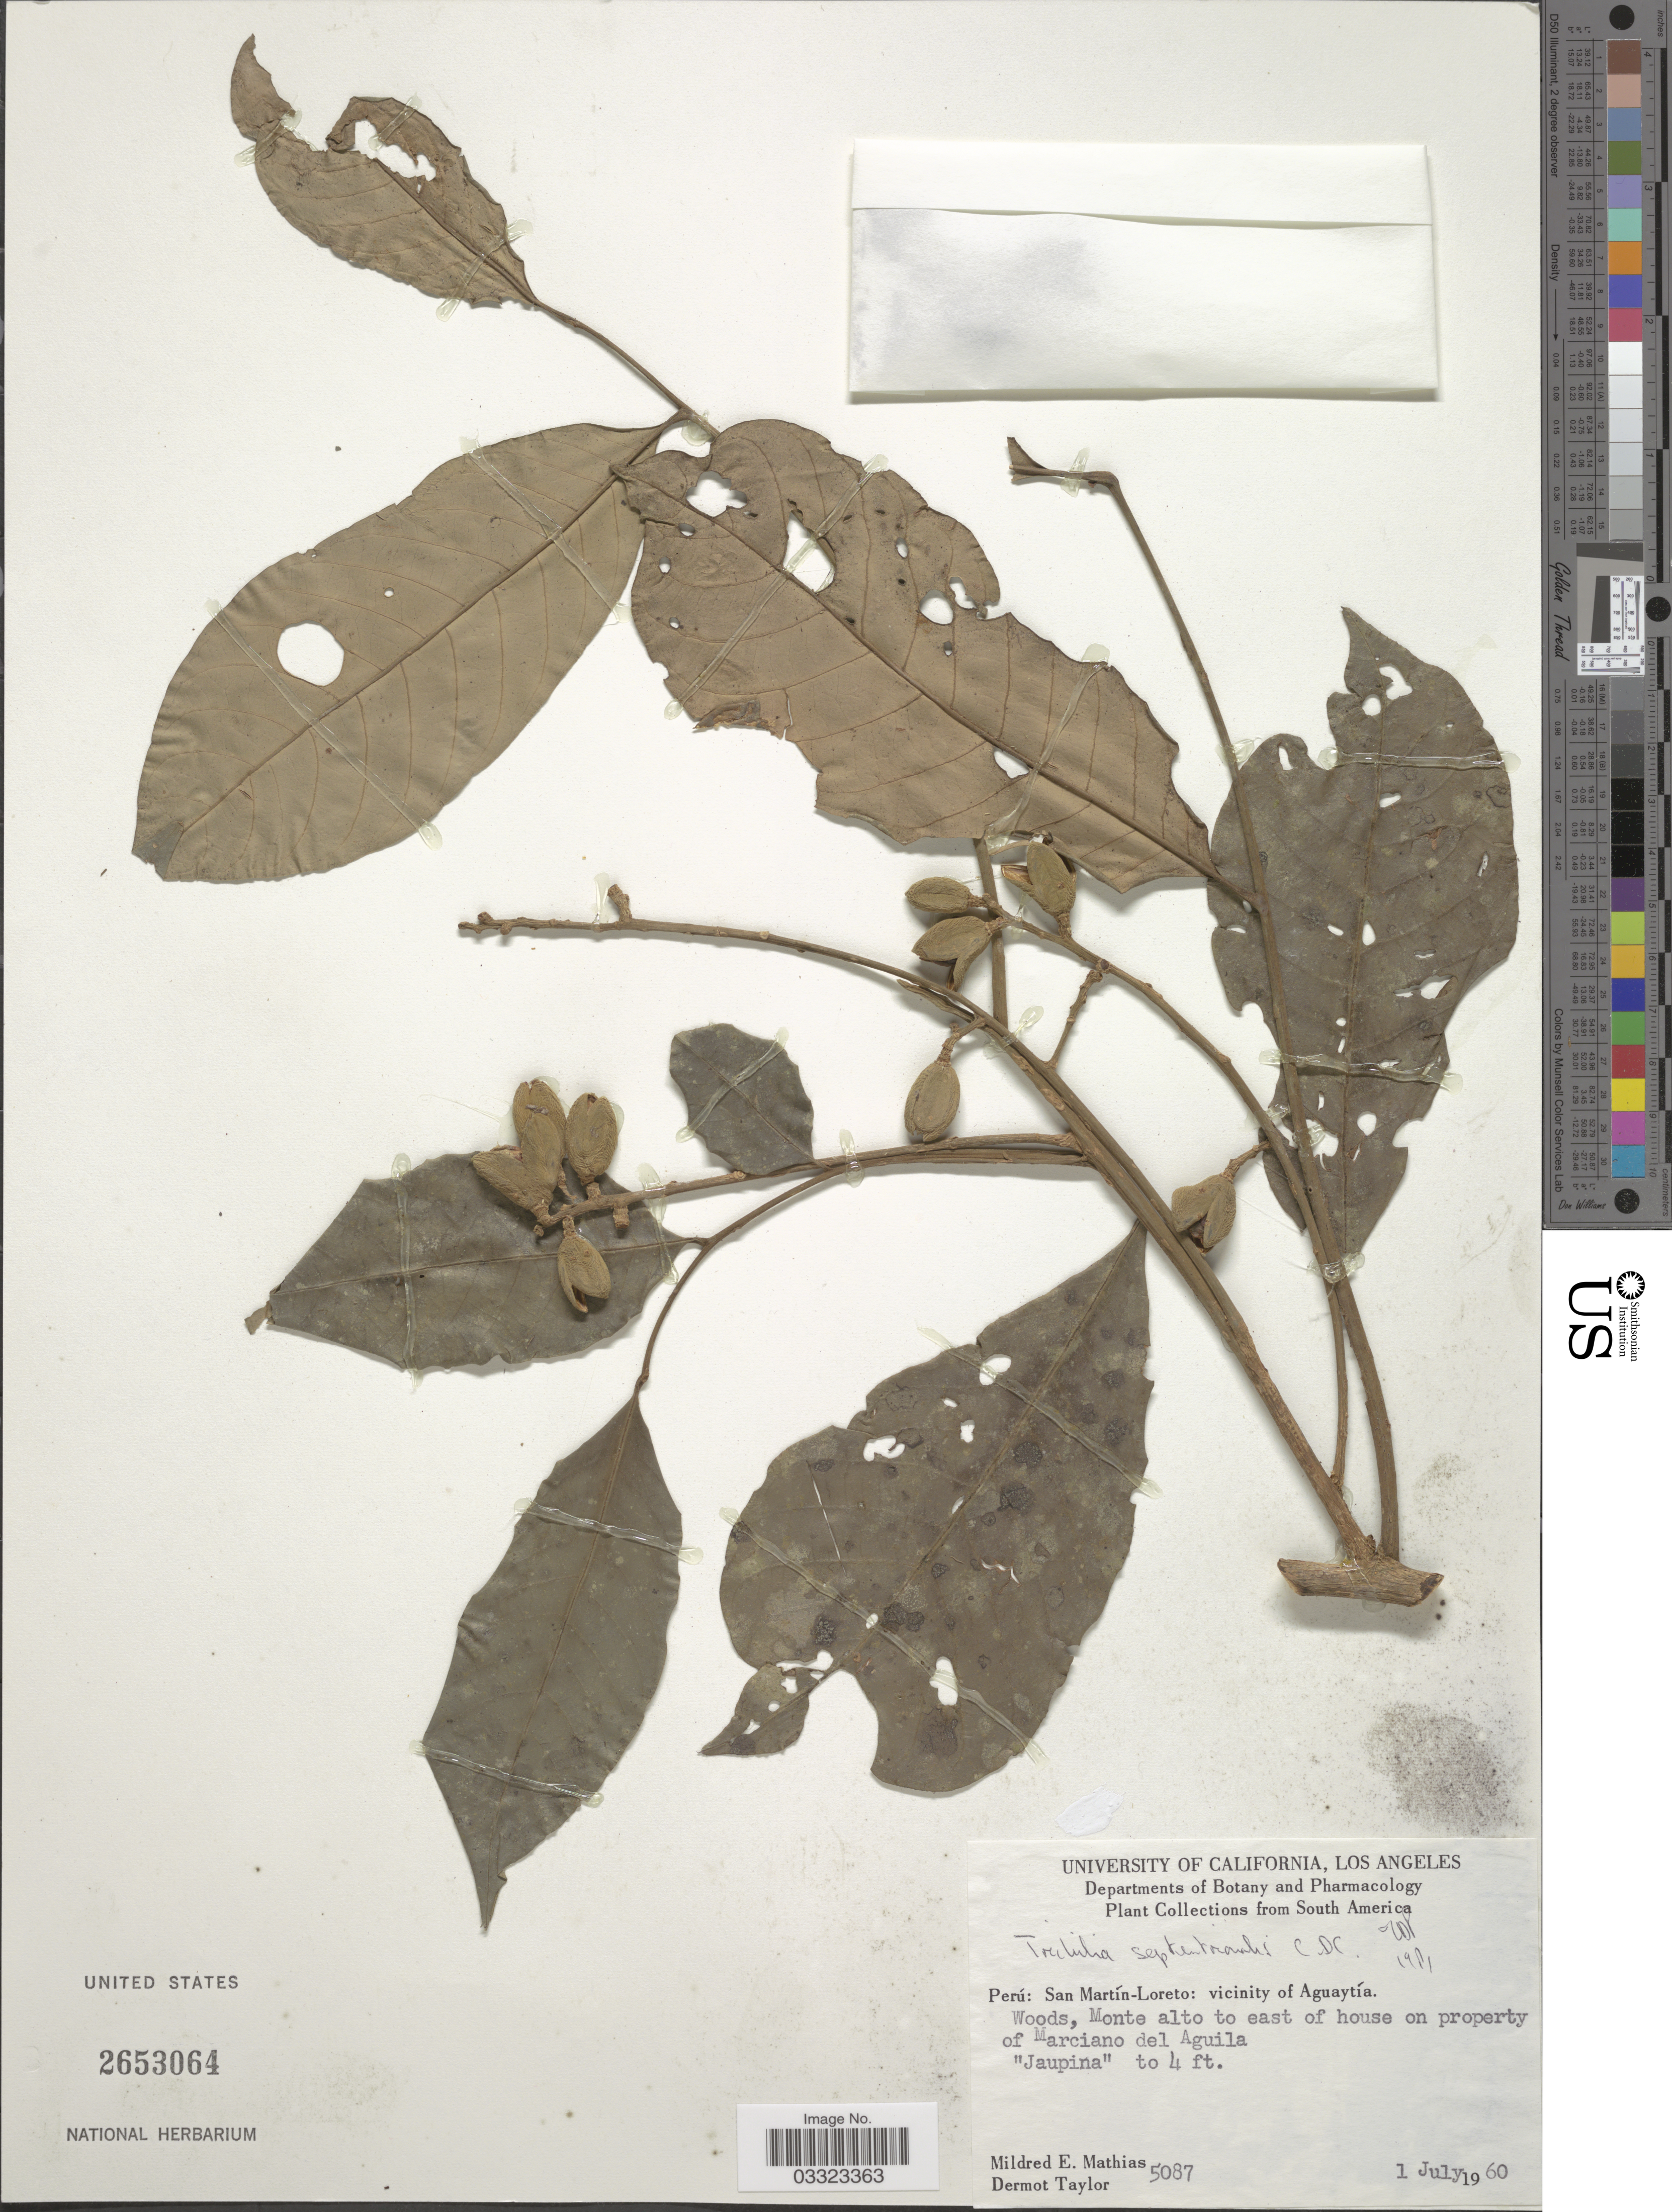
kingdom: Plantae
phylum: Tracheophyta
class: Magnoliopsida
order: Sapindales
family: Meliaceae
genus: Trichilia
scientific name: Trichilia septentrionalis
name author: C. DC.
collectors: M. E. Mathias & D. Taylor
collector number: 5087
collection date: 1960-07-01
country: Peru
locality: San Martín-Loreto: vicinity of Aguaytía, Woods, Monte alto to east of house on property of Marciano del Aguila.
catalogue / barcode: US 2653064